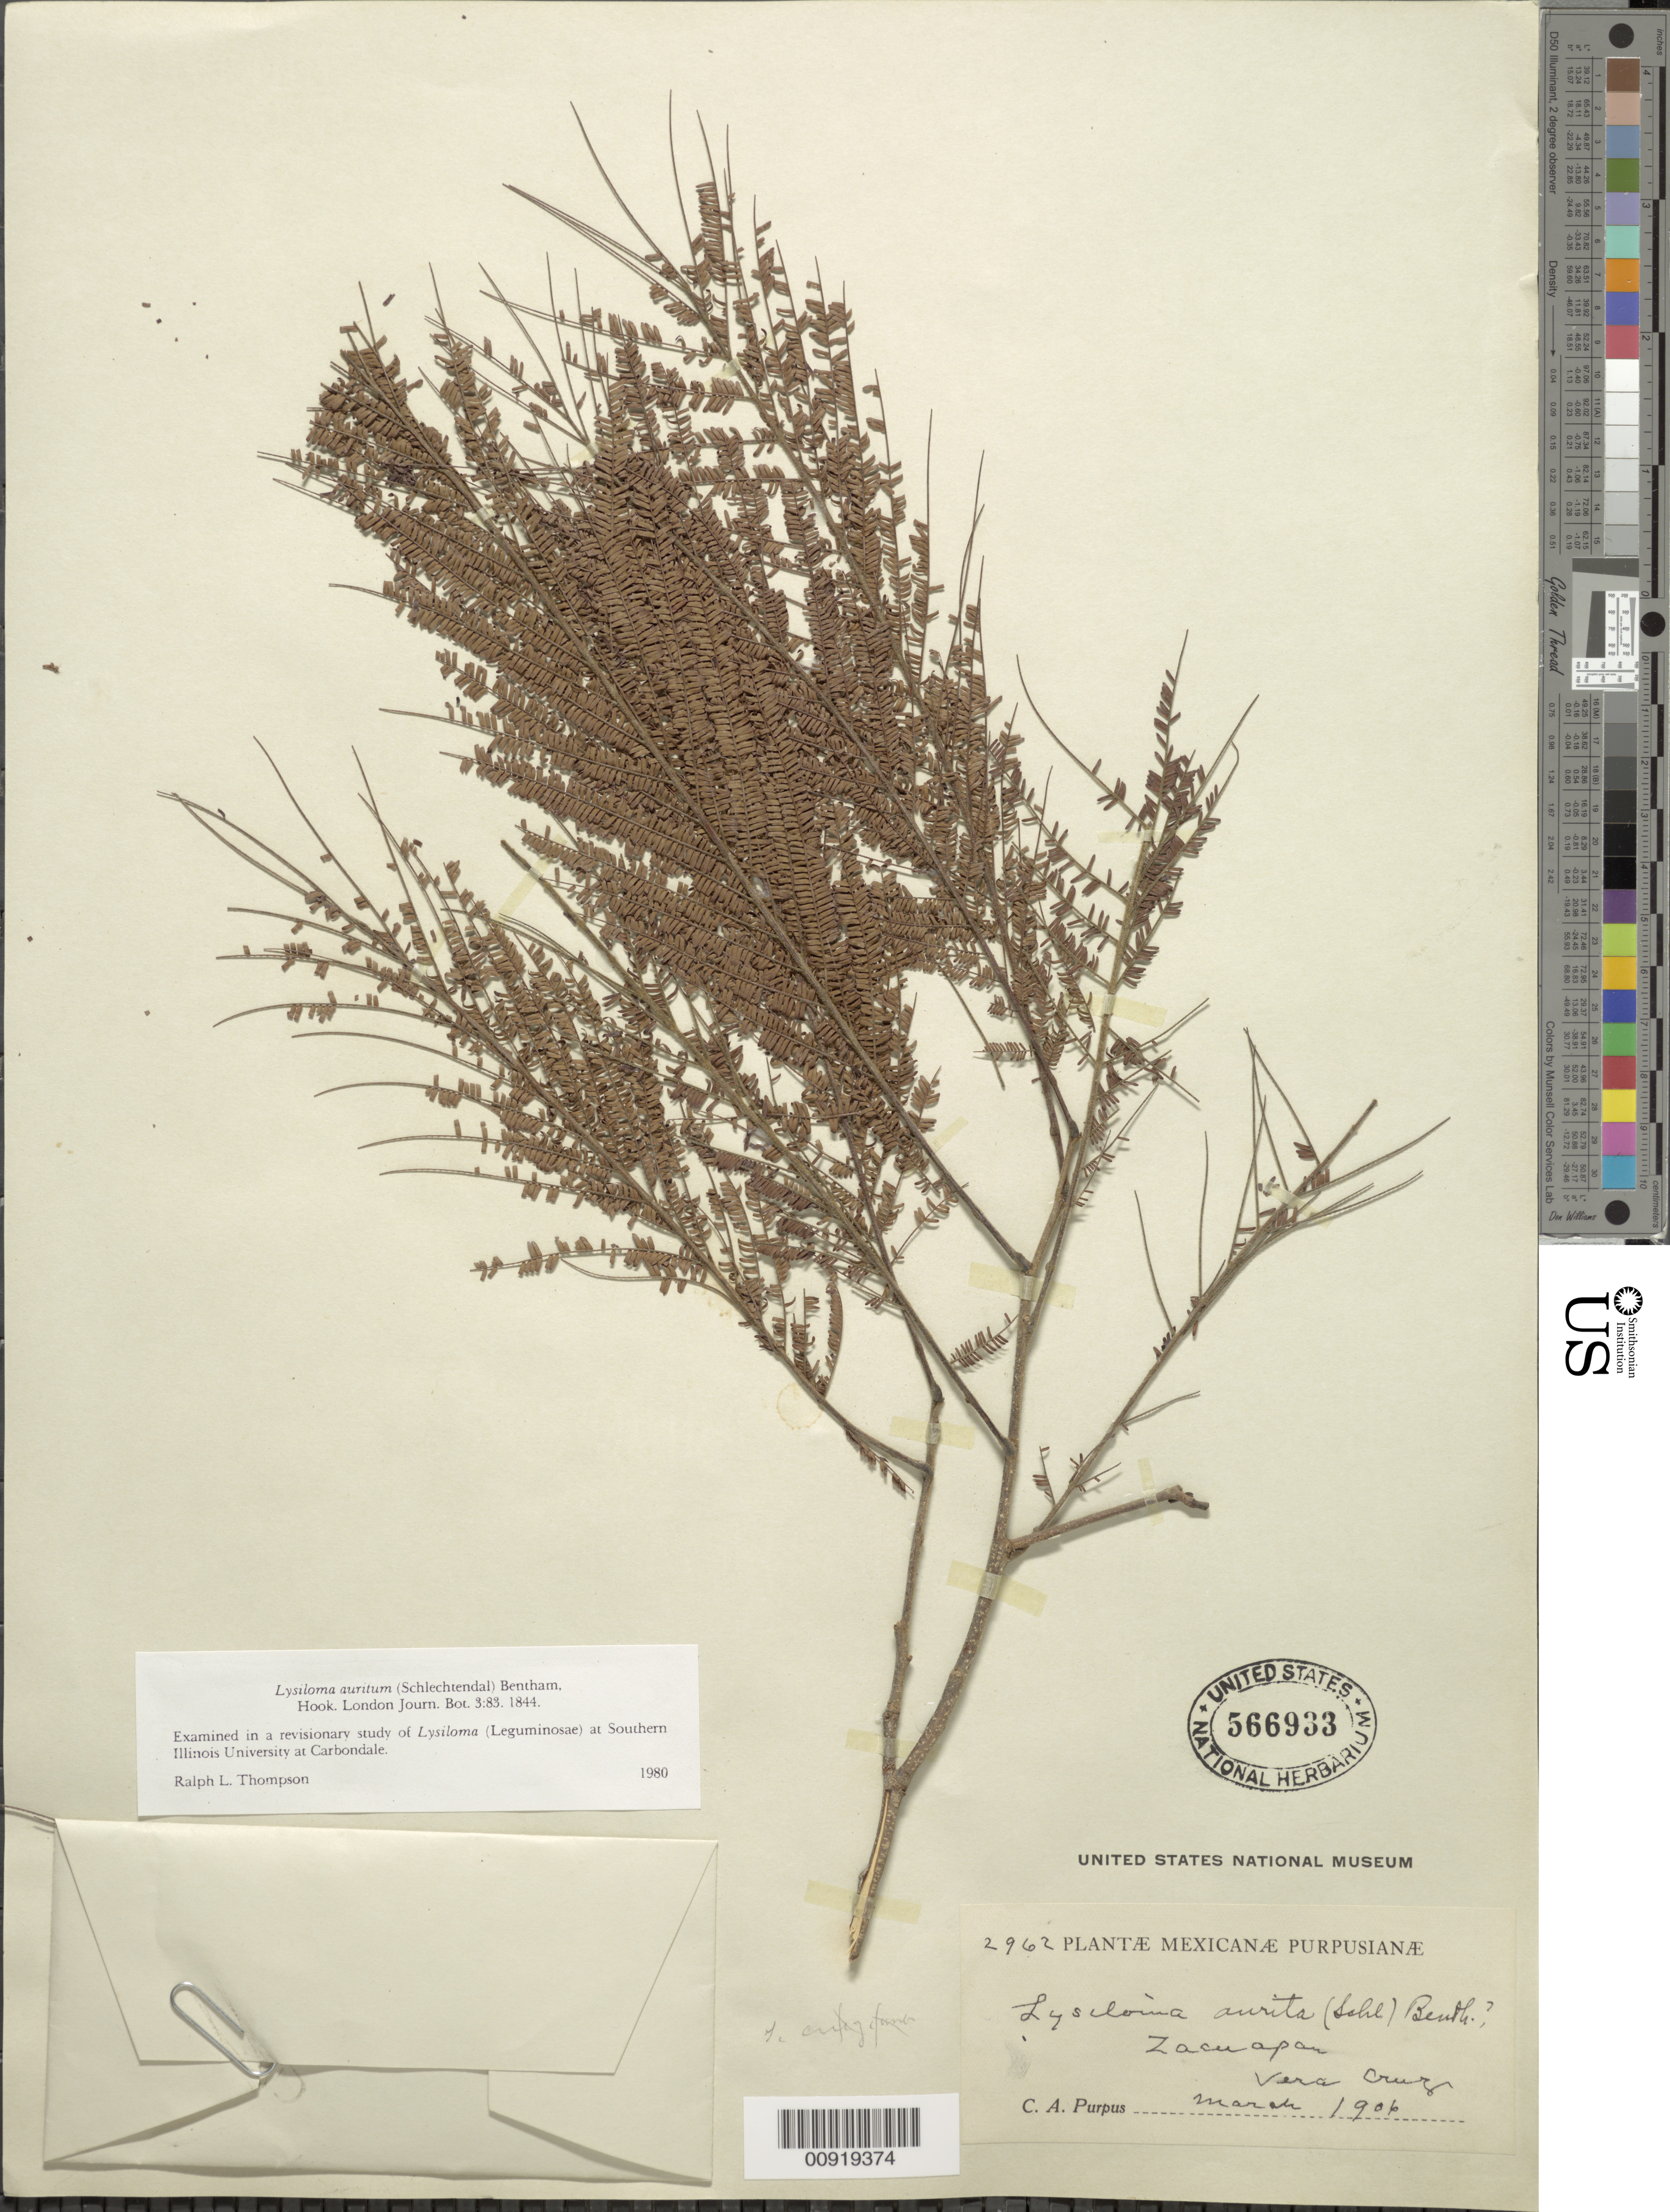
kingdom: Plantae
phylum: Tracheophyta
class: Magnoliopsida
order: Fabales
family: Fabaceae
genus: Lysiloma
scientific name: Lysiloma auritum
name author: (Schltdl.) Benth.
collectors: C. A. Purpus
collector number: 2962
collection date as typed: Mar 1906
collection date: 1906-03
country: Mexico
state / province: Veracruz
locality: Zacuapan, Veracruz.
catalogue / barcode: US 566933